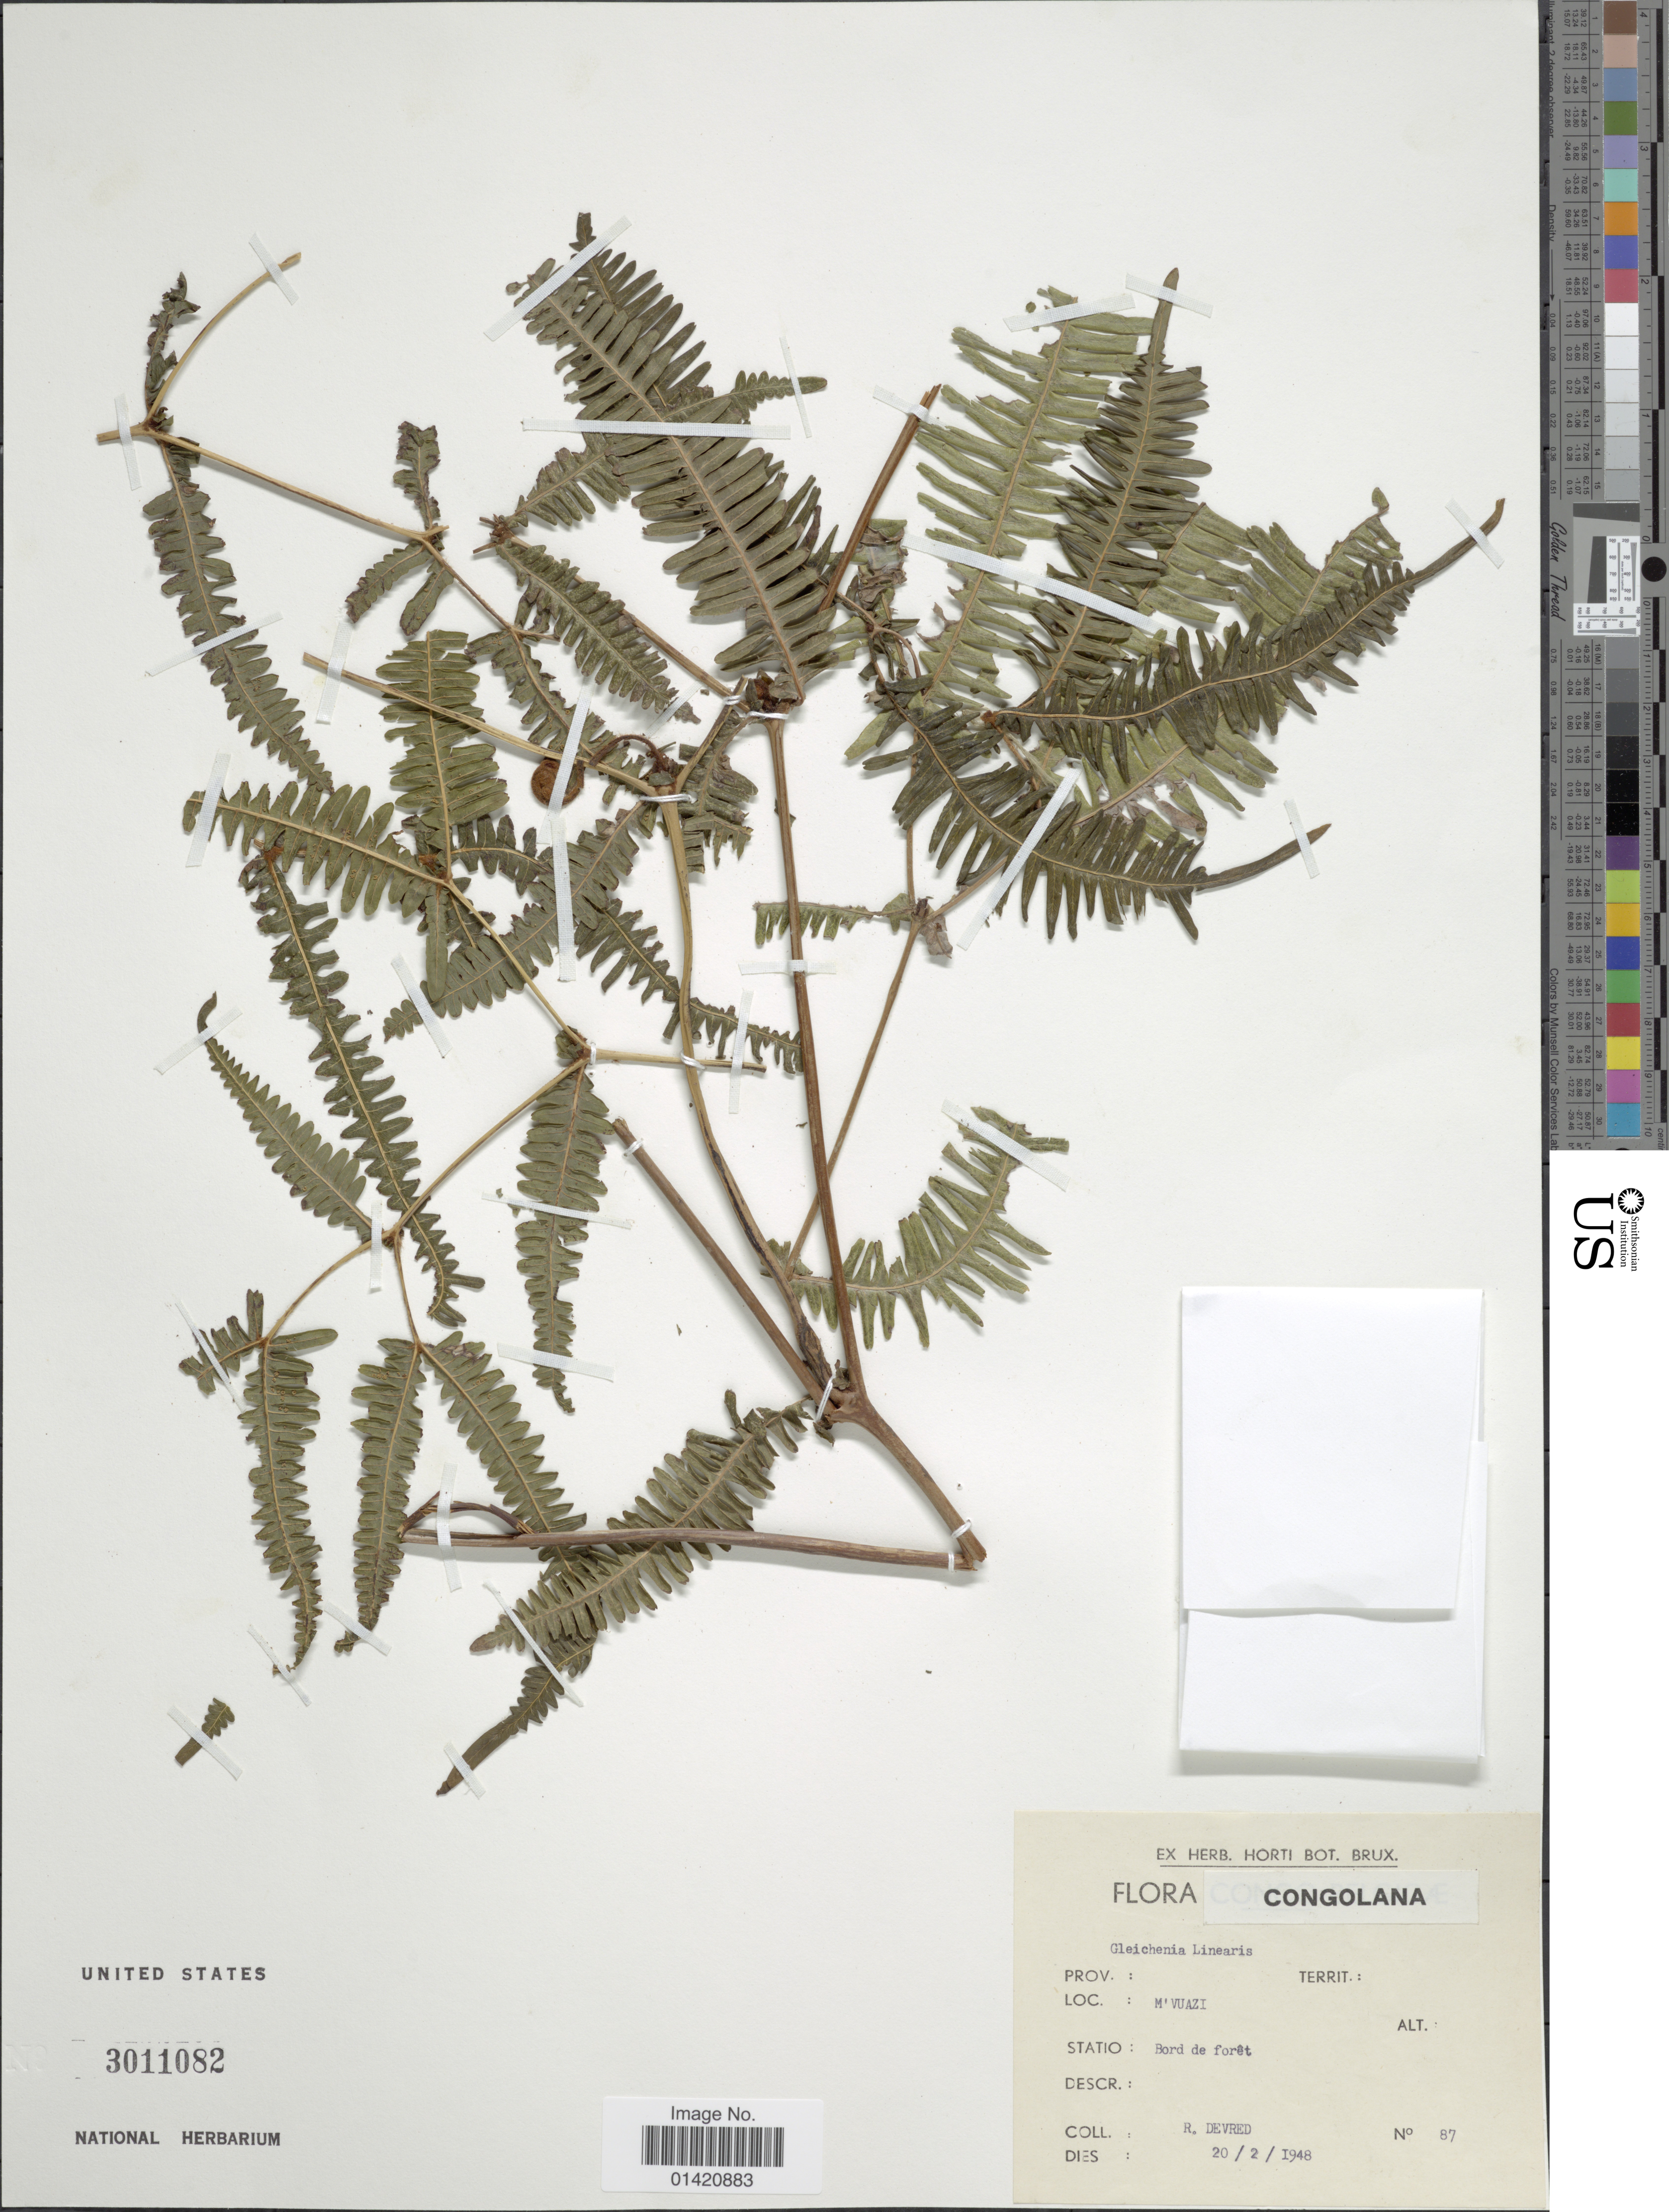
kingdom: Plantae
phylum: Tracheophyta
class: Polypodiopsida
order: Gleicheniales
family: Gleicheniaceae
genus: Dicranopteris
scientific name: Dicranopteris linearis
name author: (Burm. f.) Underw.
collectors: R. Devred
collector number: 87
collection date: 1948-02-20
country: Congo, Democratic Republic of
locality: M'Vuazi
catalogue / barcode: US 3011082